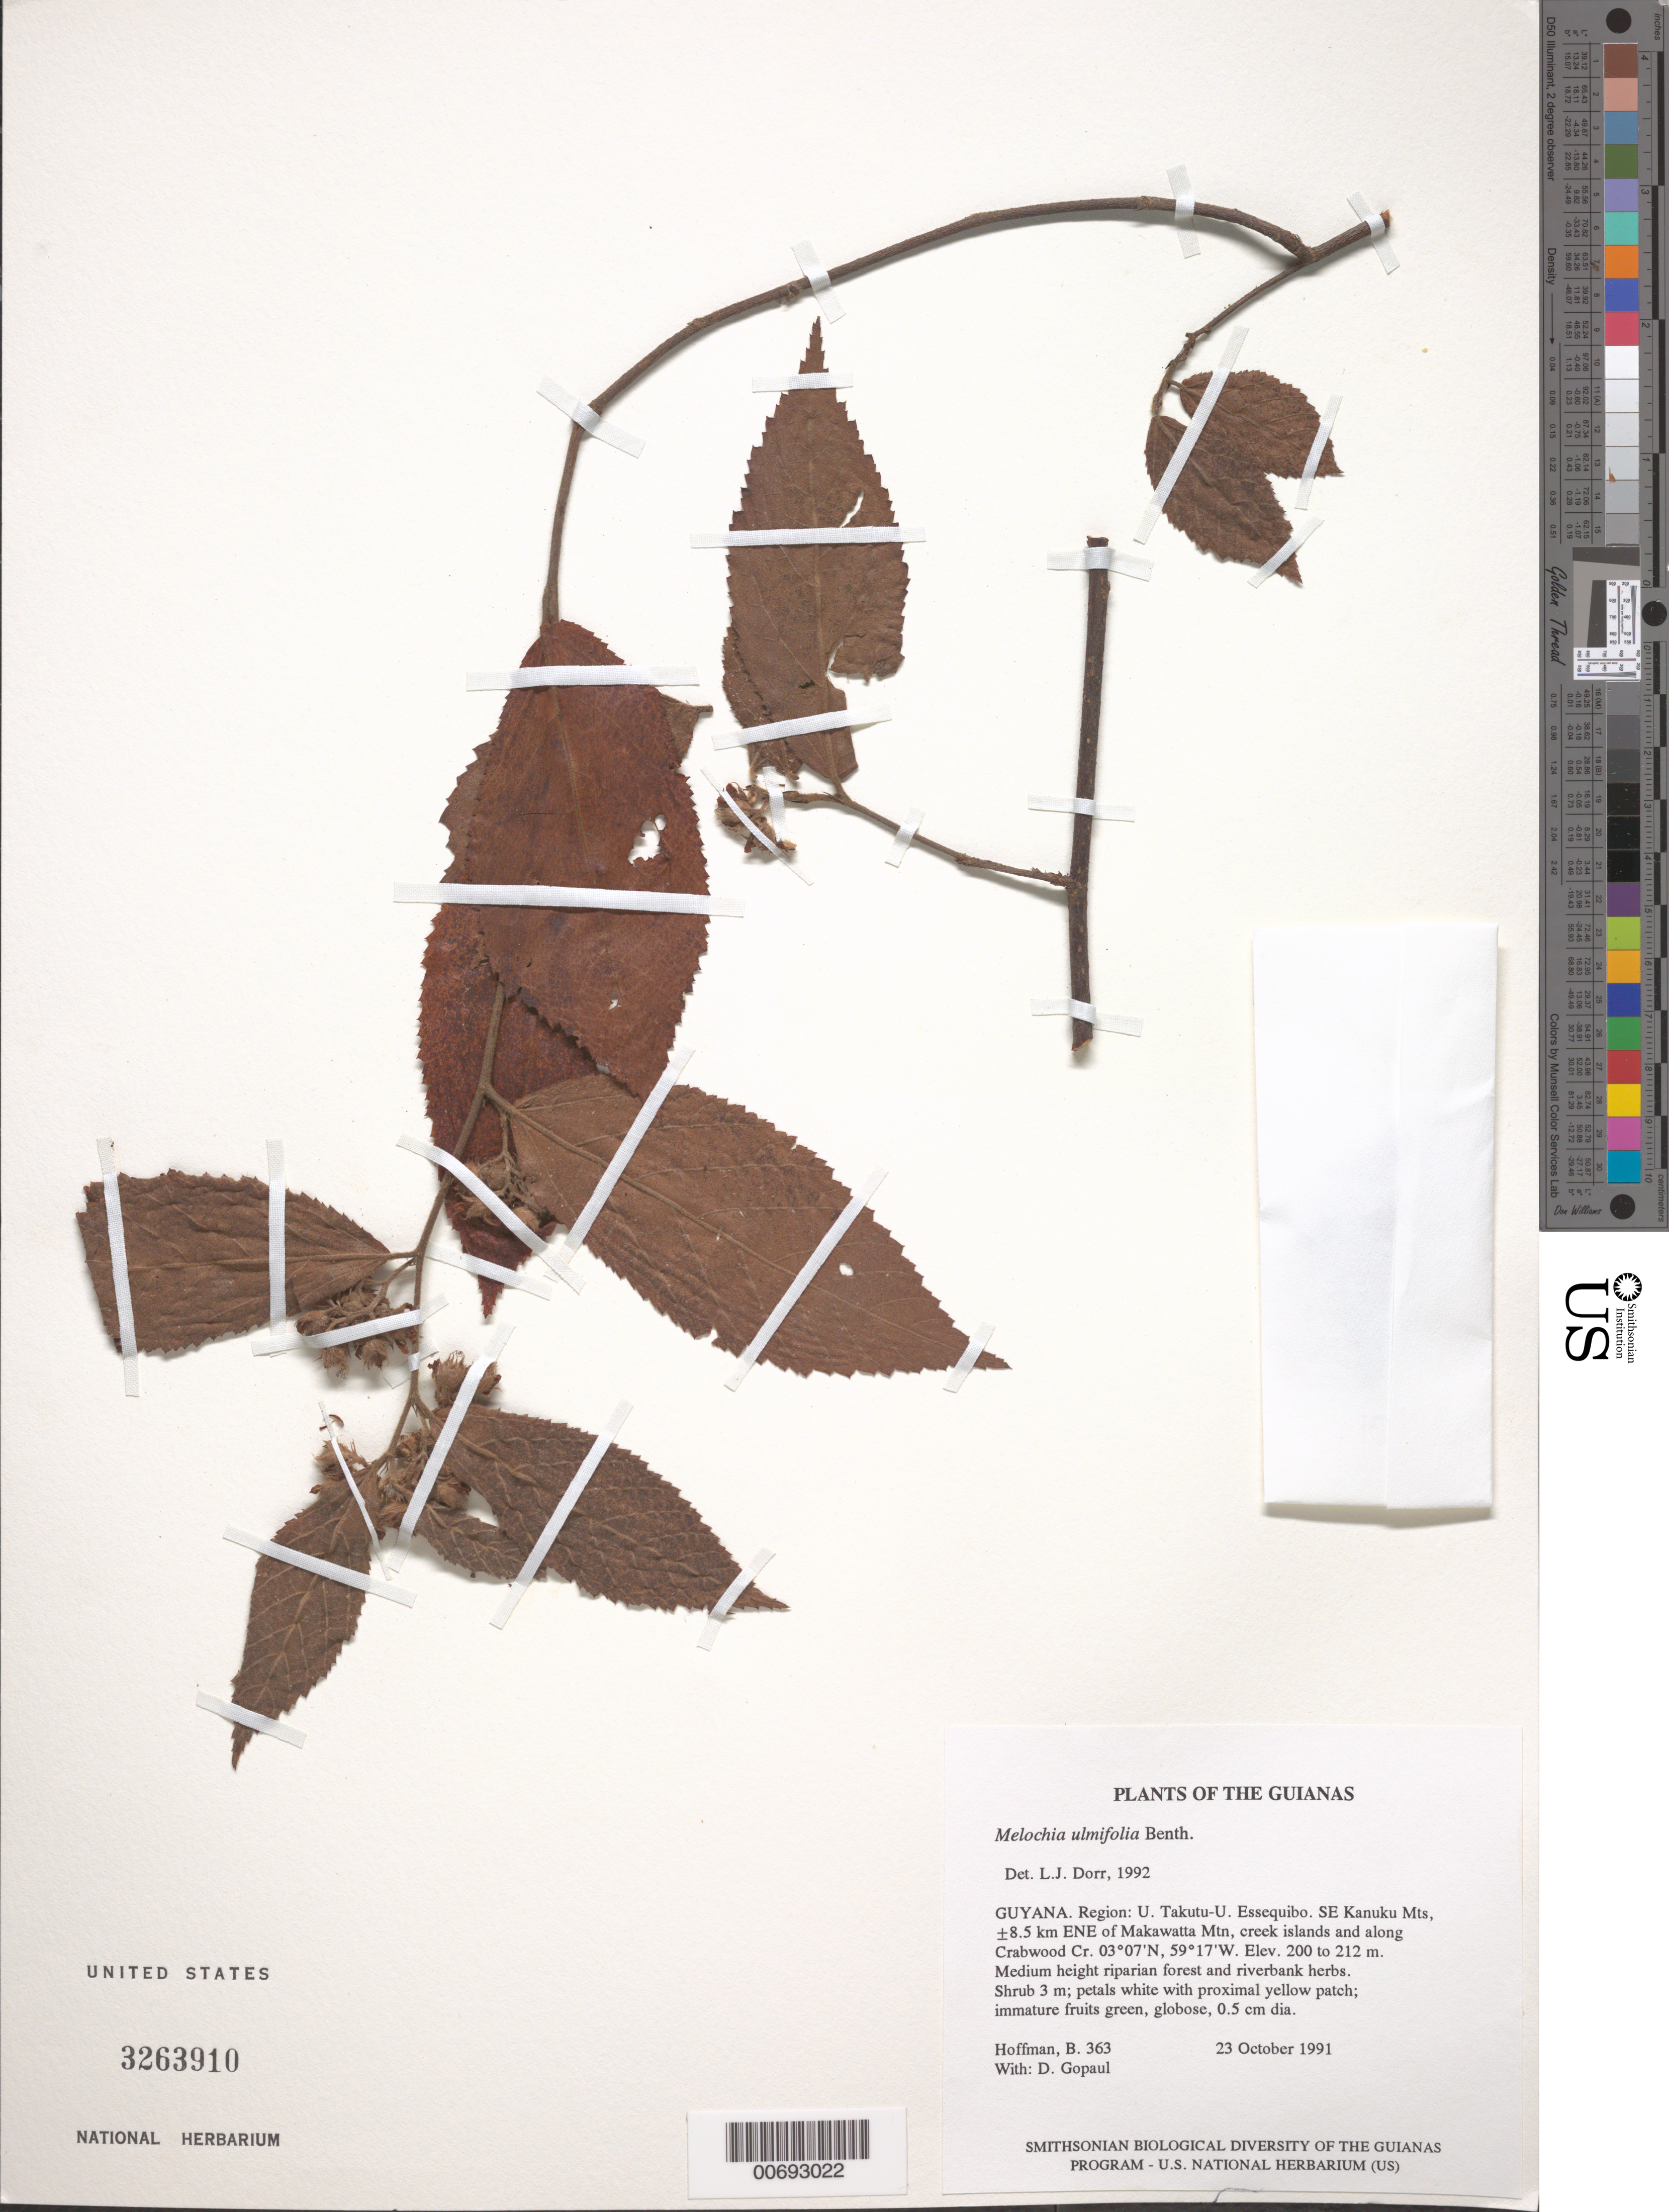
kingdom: Plantae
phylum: Tracheophyta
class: Magnoliopsida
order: Malvales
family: Malvaceae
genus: Melochia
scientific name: Melochia ulmifolia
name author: Benth.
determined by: Dorr, L. J., (BOT), Smithsonian Institution - National Museum of Natural History (UNITED STATES)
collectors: B. Hoffman & D. Gopaul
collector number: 363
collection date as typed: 23 October 1991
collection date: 1991-10-23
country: Guyana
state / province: U. Takutu-U. Essequibo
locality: SE Kanuku Mts, ±8.5 km ENE of Makawatta Mtn, creek islands and along Crabwood Creek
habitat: Medium height riparian forest and riverbank herbs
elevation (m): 200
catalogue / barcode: US 3263910